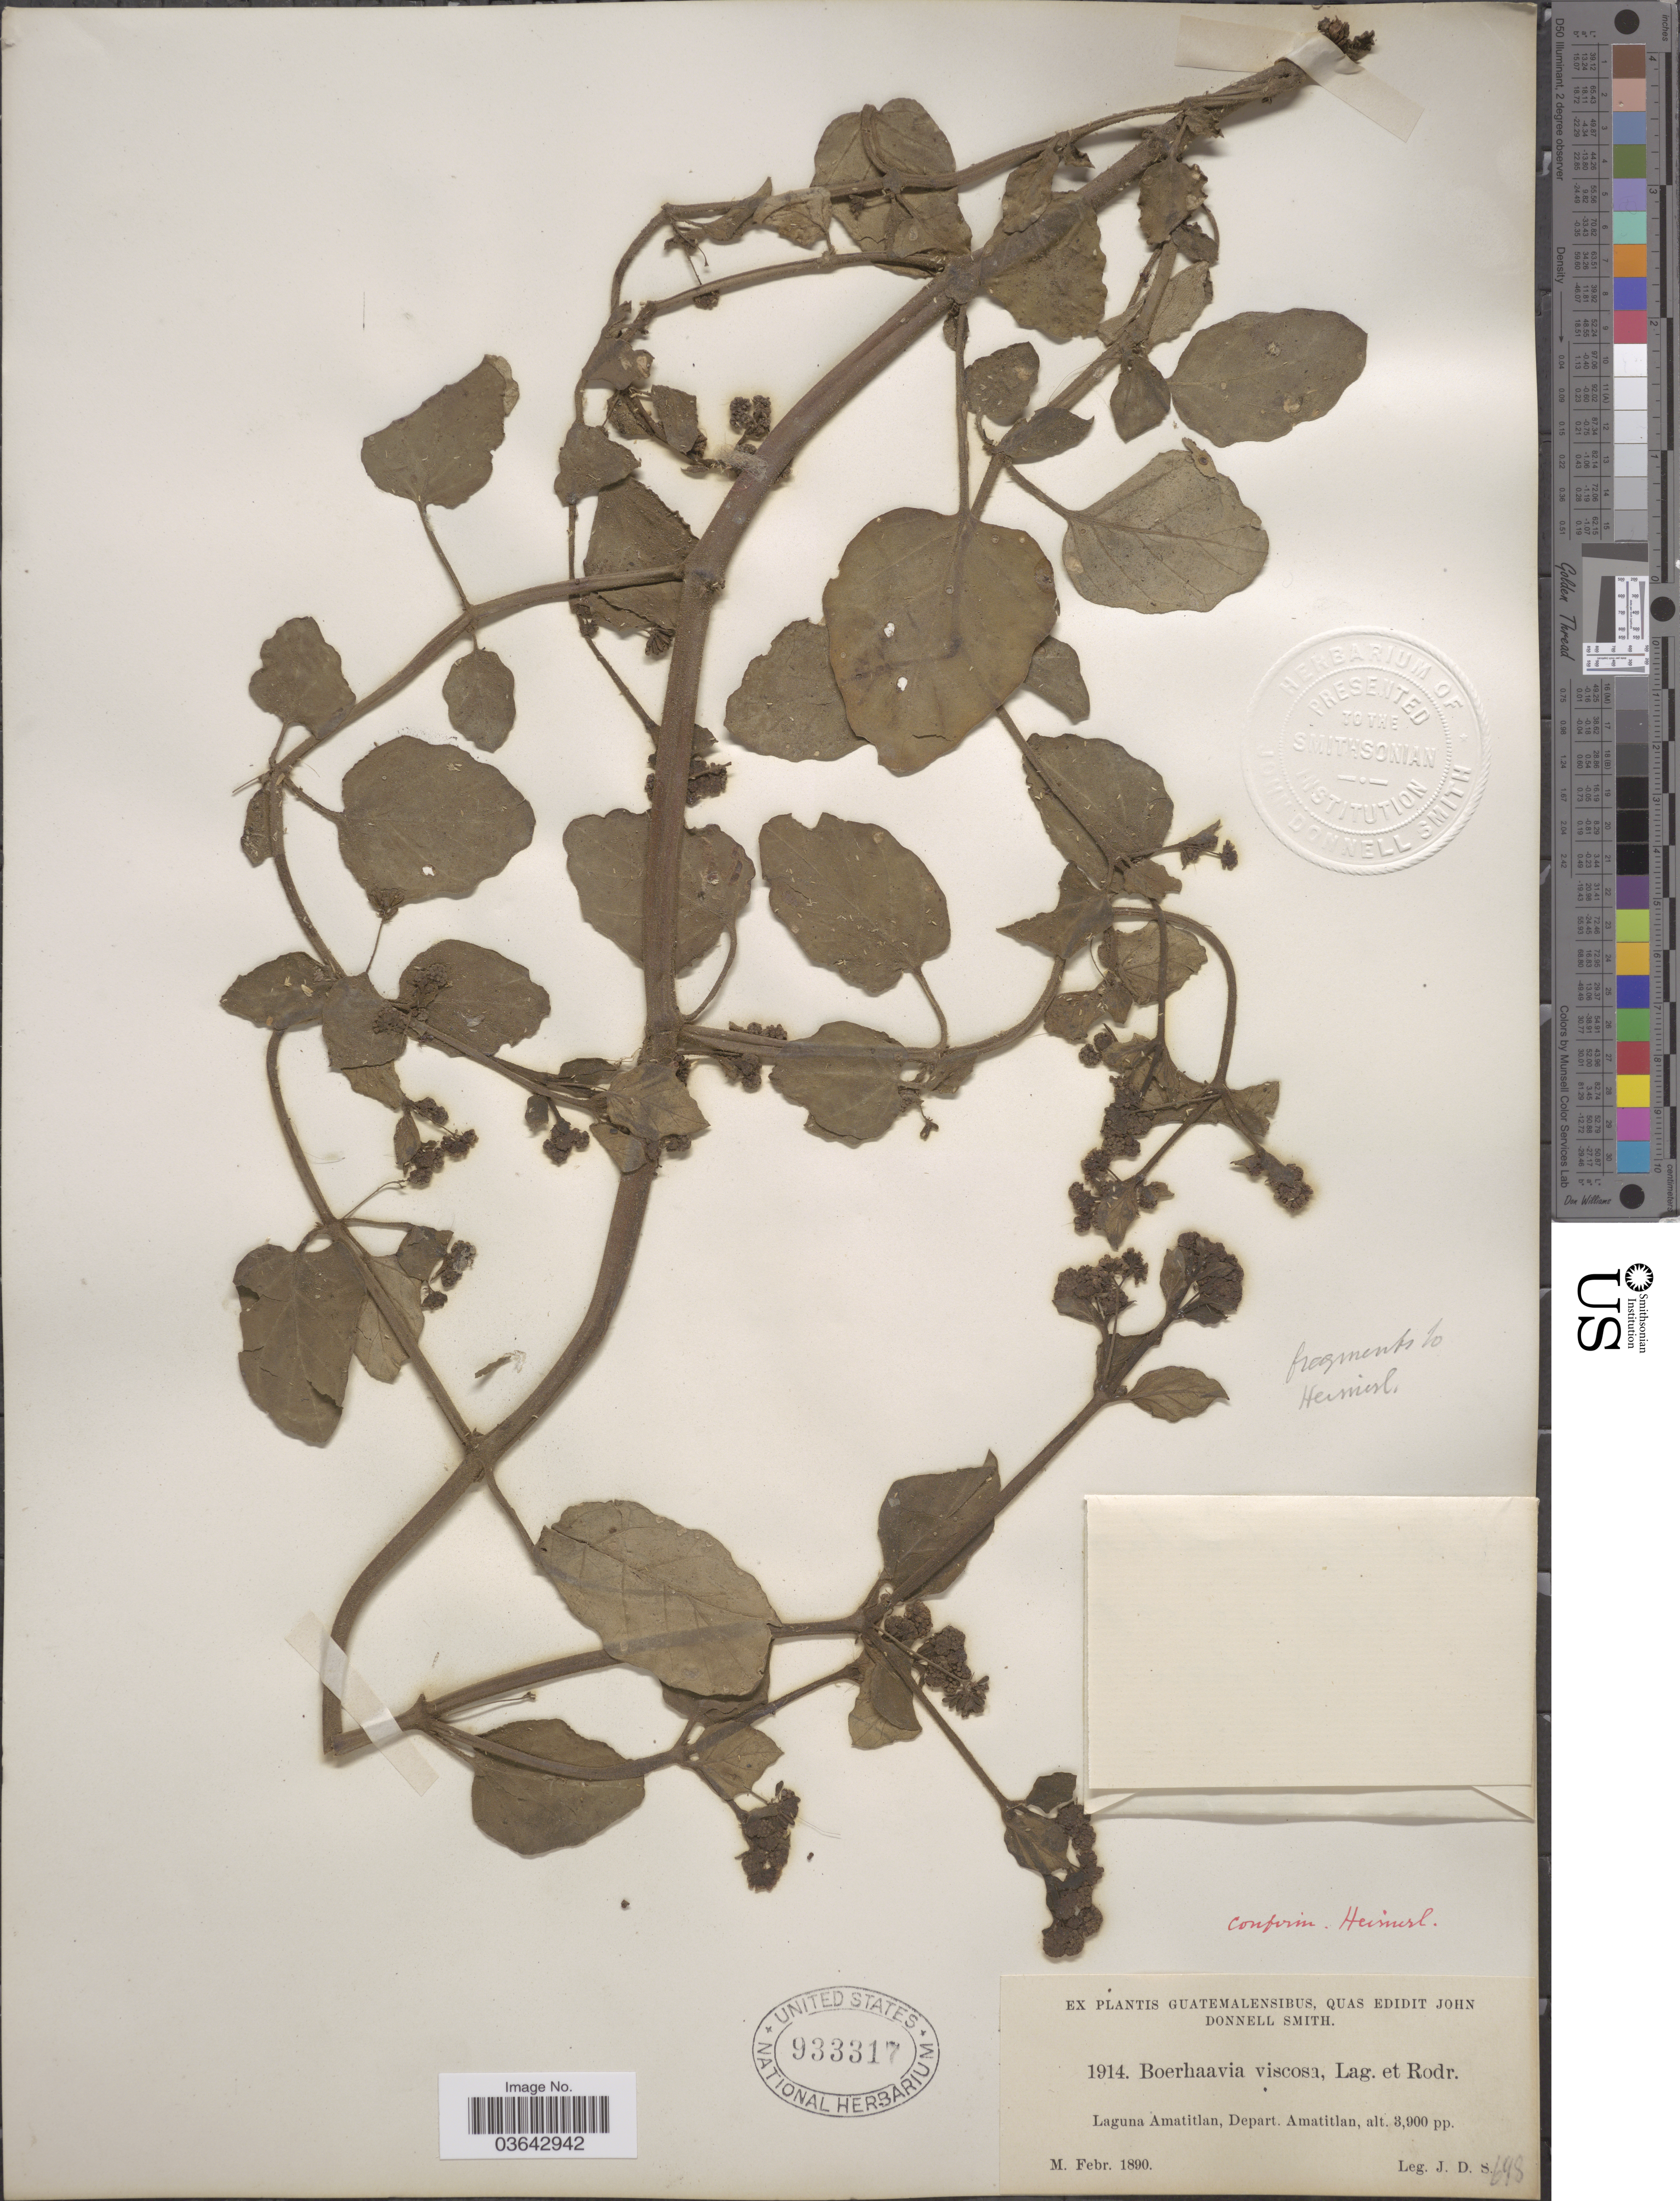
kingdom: Plantae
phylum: Tracheophyta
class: Magnoliopsida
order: Caryophyllales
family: Nyctaginaceae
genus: Boerhavia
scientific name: Boerhavia caribaea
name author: Jacq.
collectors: J. Donnell Smith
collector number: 1914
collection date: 1890-02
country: Guatemala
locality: Laguna Amatitlan, Depart. Amatitlan.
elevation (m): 1189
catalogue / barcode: US 933317